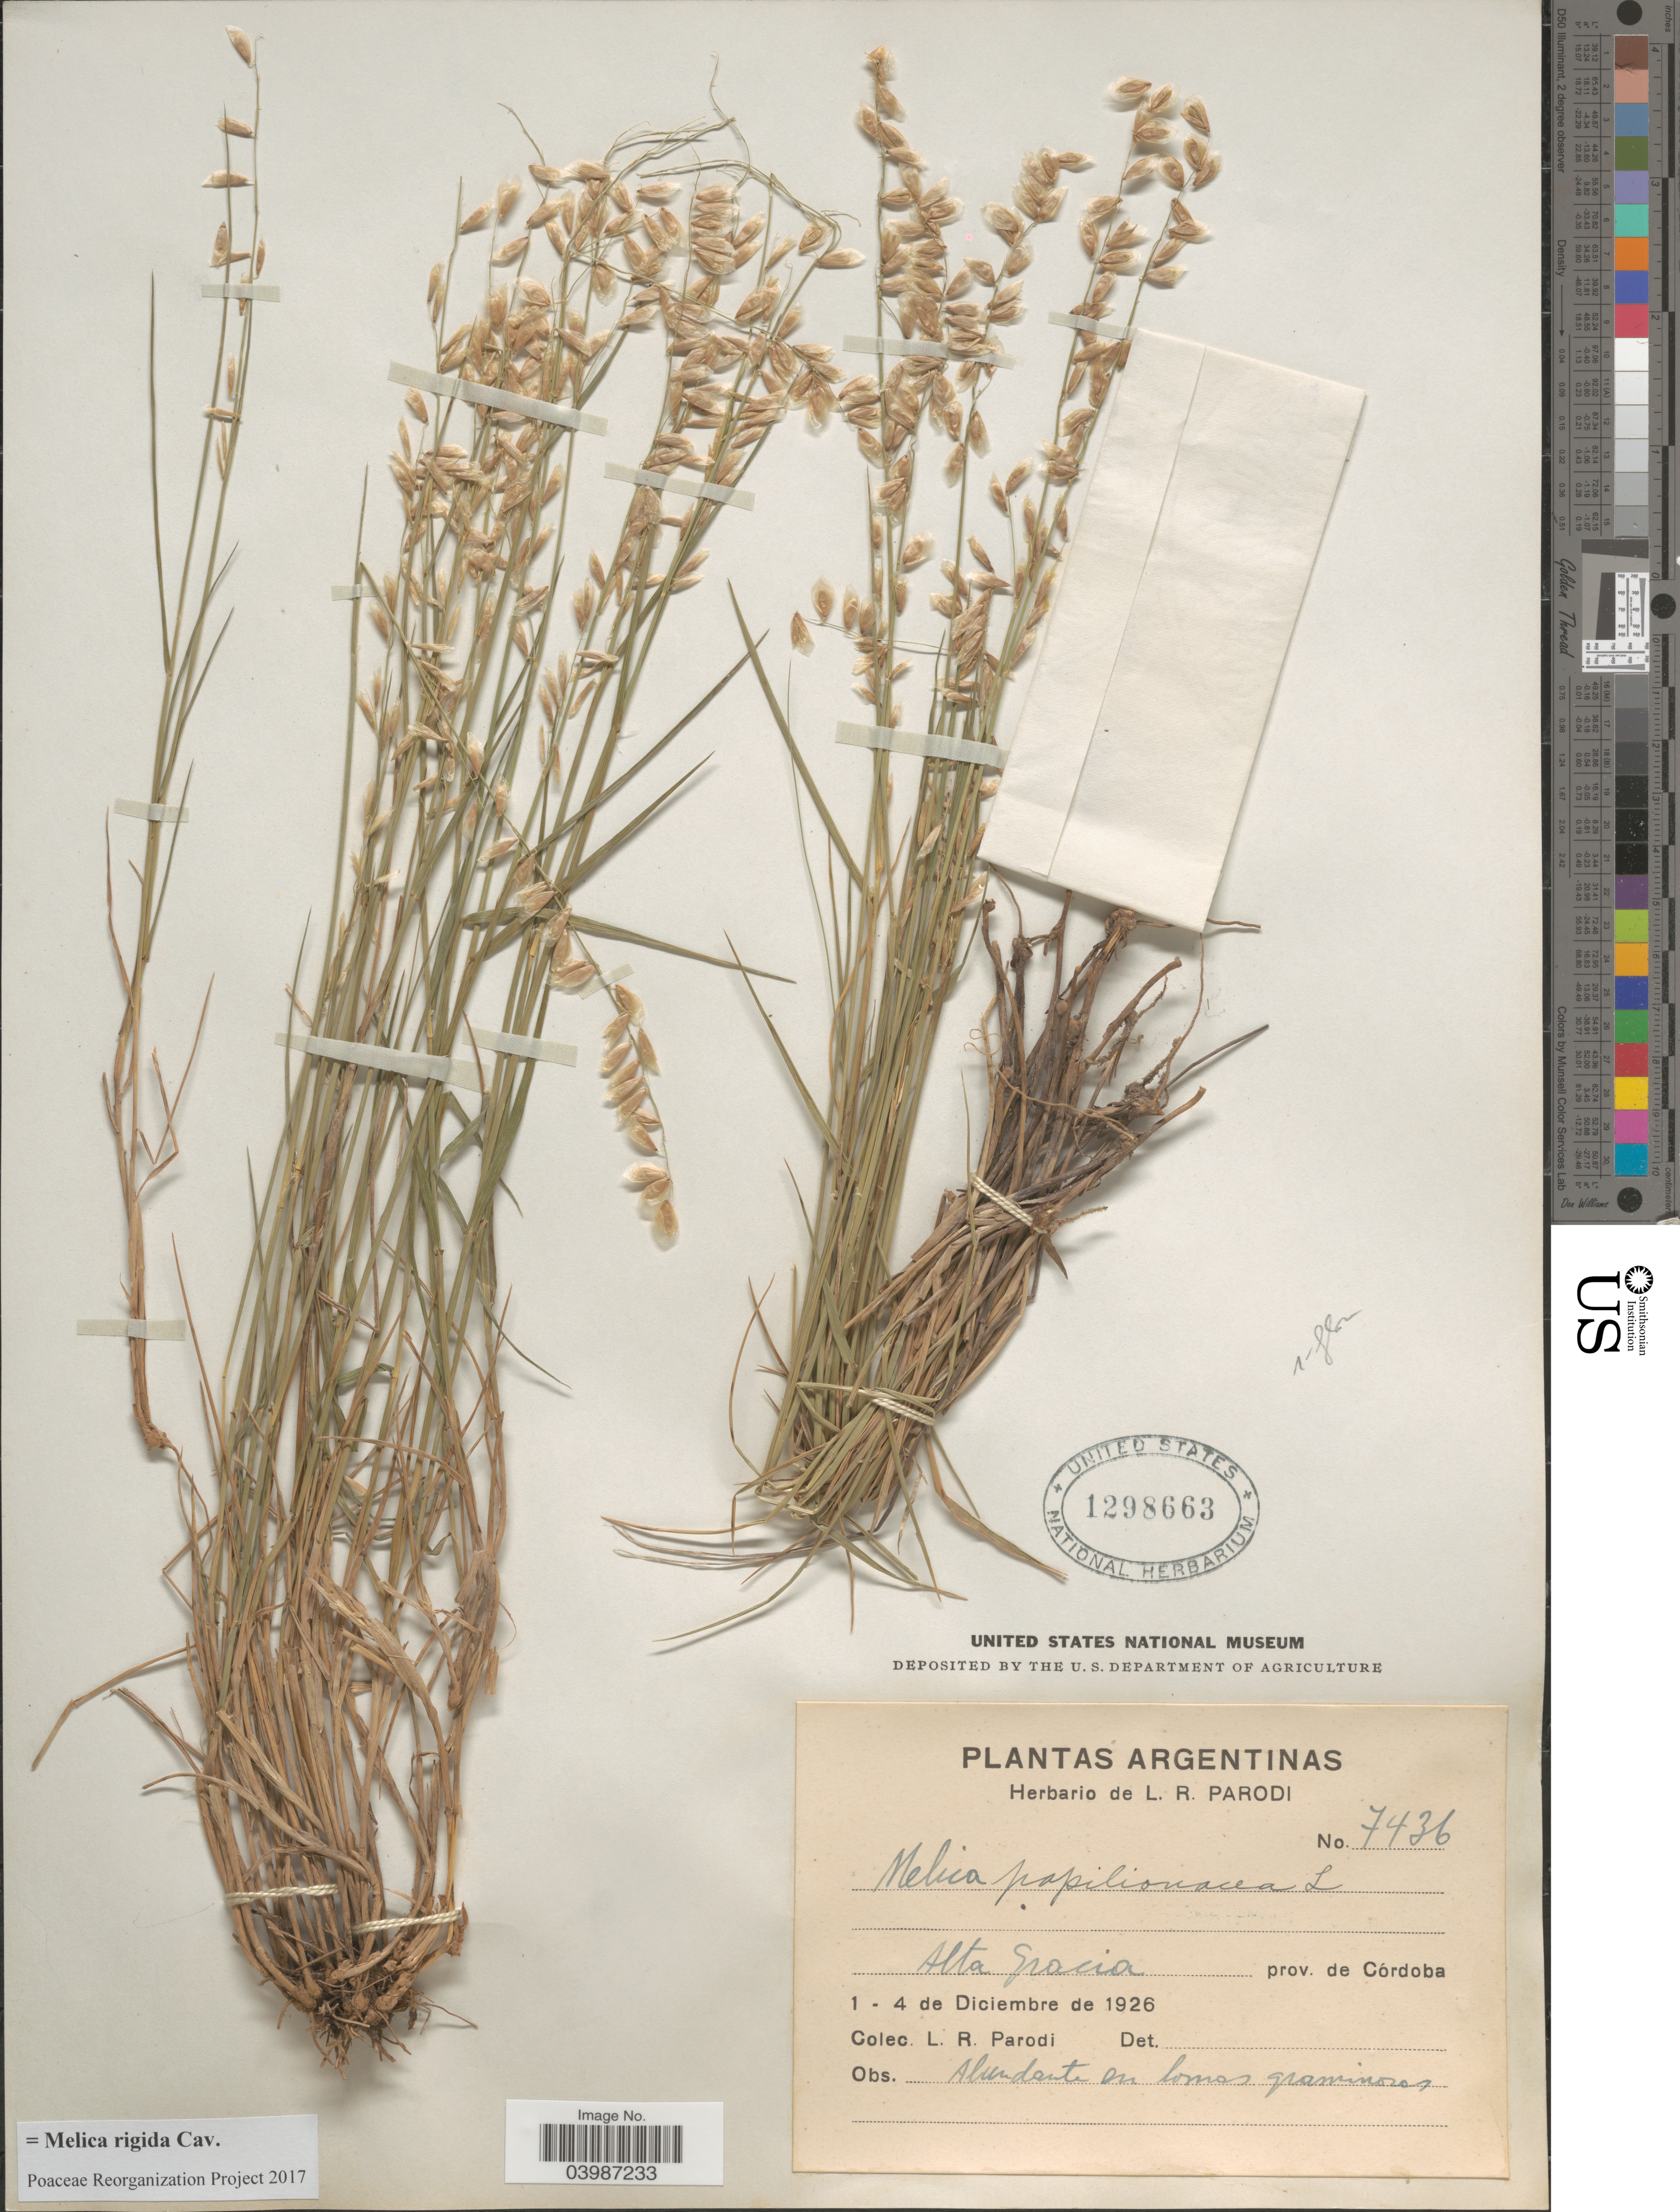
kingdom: Plantae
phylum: Tracheophyta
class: Liliopsida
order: Poales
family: Poaceae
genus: Melica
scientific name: Melica rigida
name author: Cav.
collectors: L. R. Parodi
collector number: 7436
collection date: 1926-12-01/1926-12-04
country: Argentina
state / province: Cordoba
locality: Alta Gracia.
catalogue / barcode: US 1298663